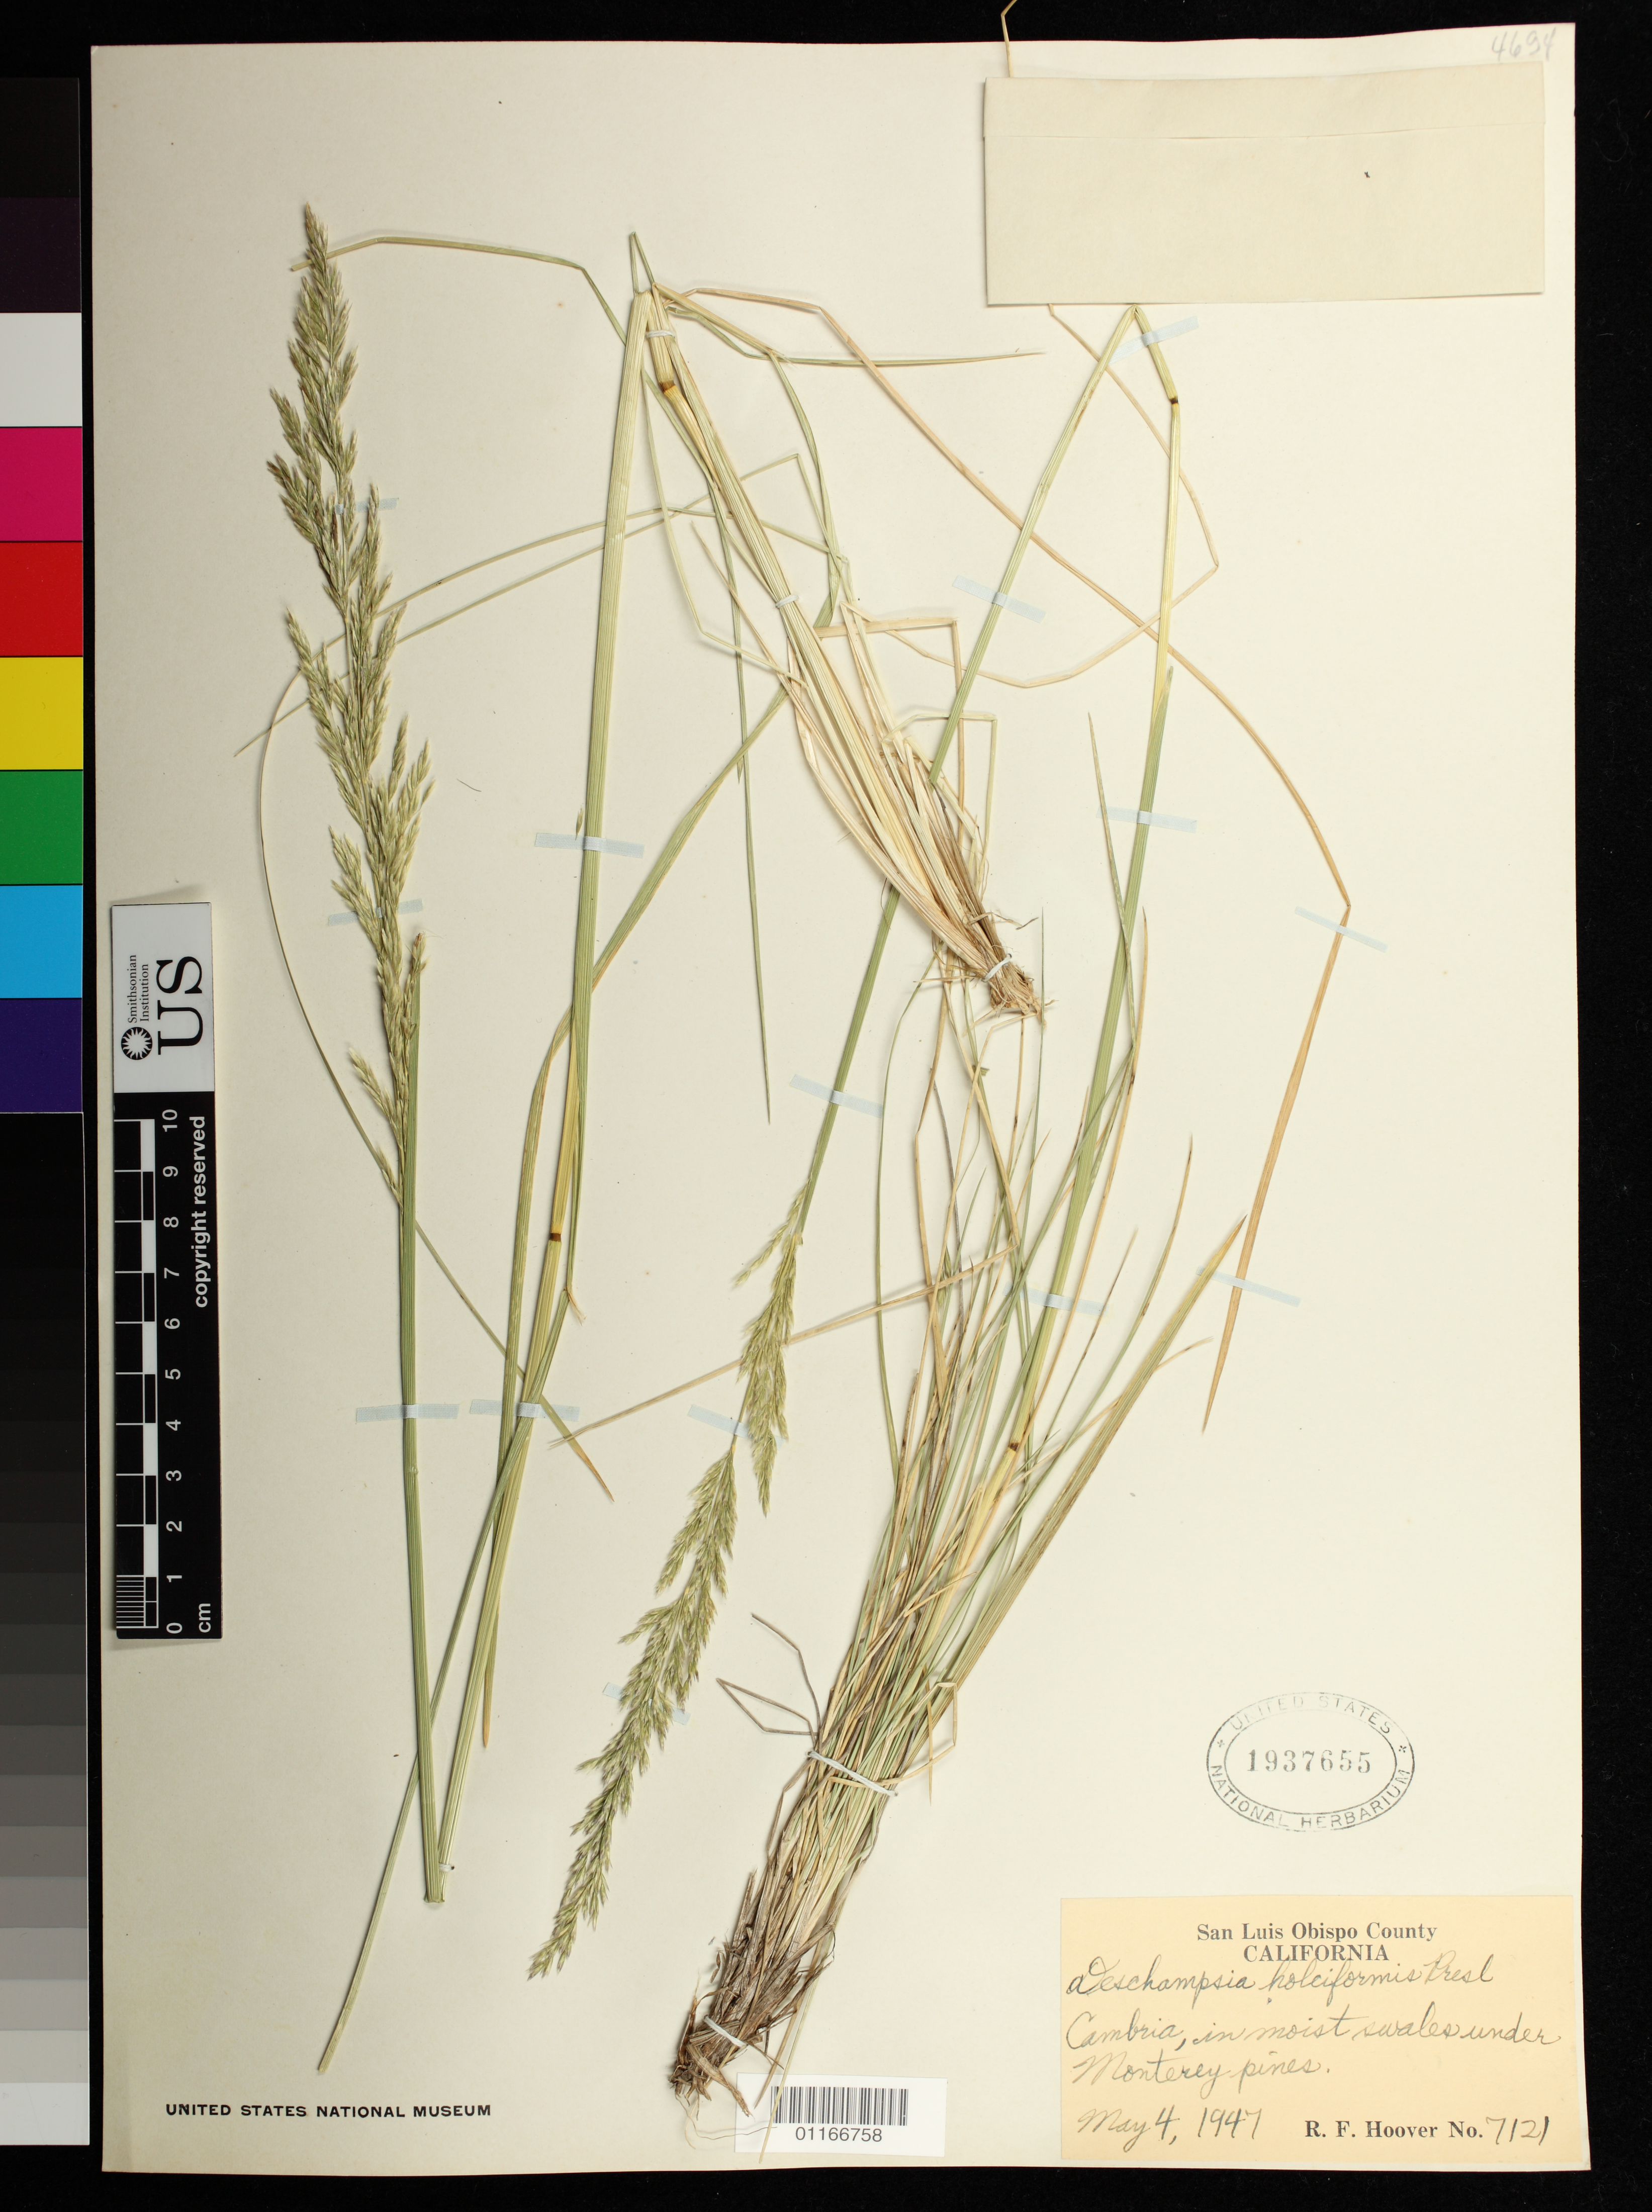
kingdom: Plantae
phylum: Tracheophyta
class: Liliopsida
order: Poales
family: Poaceae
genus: Deschampsia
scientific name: Deschampsia cespitosa subsp. holciformis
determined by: Poaceae Reorganization Project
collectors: R. F. Hoover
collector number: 7121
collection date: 1947-05-04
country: United States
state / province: California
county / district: San Luis Obispo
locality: Cambria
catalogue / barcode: US 1937655